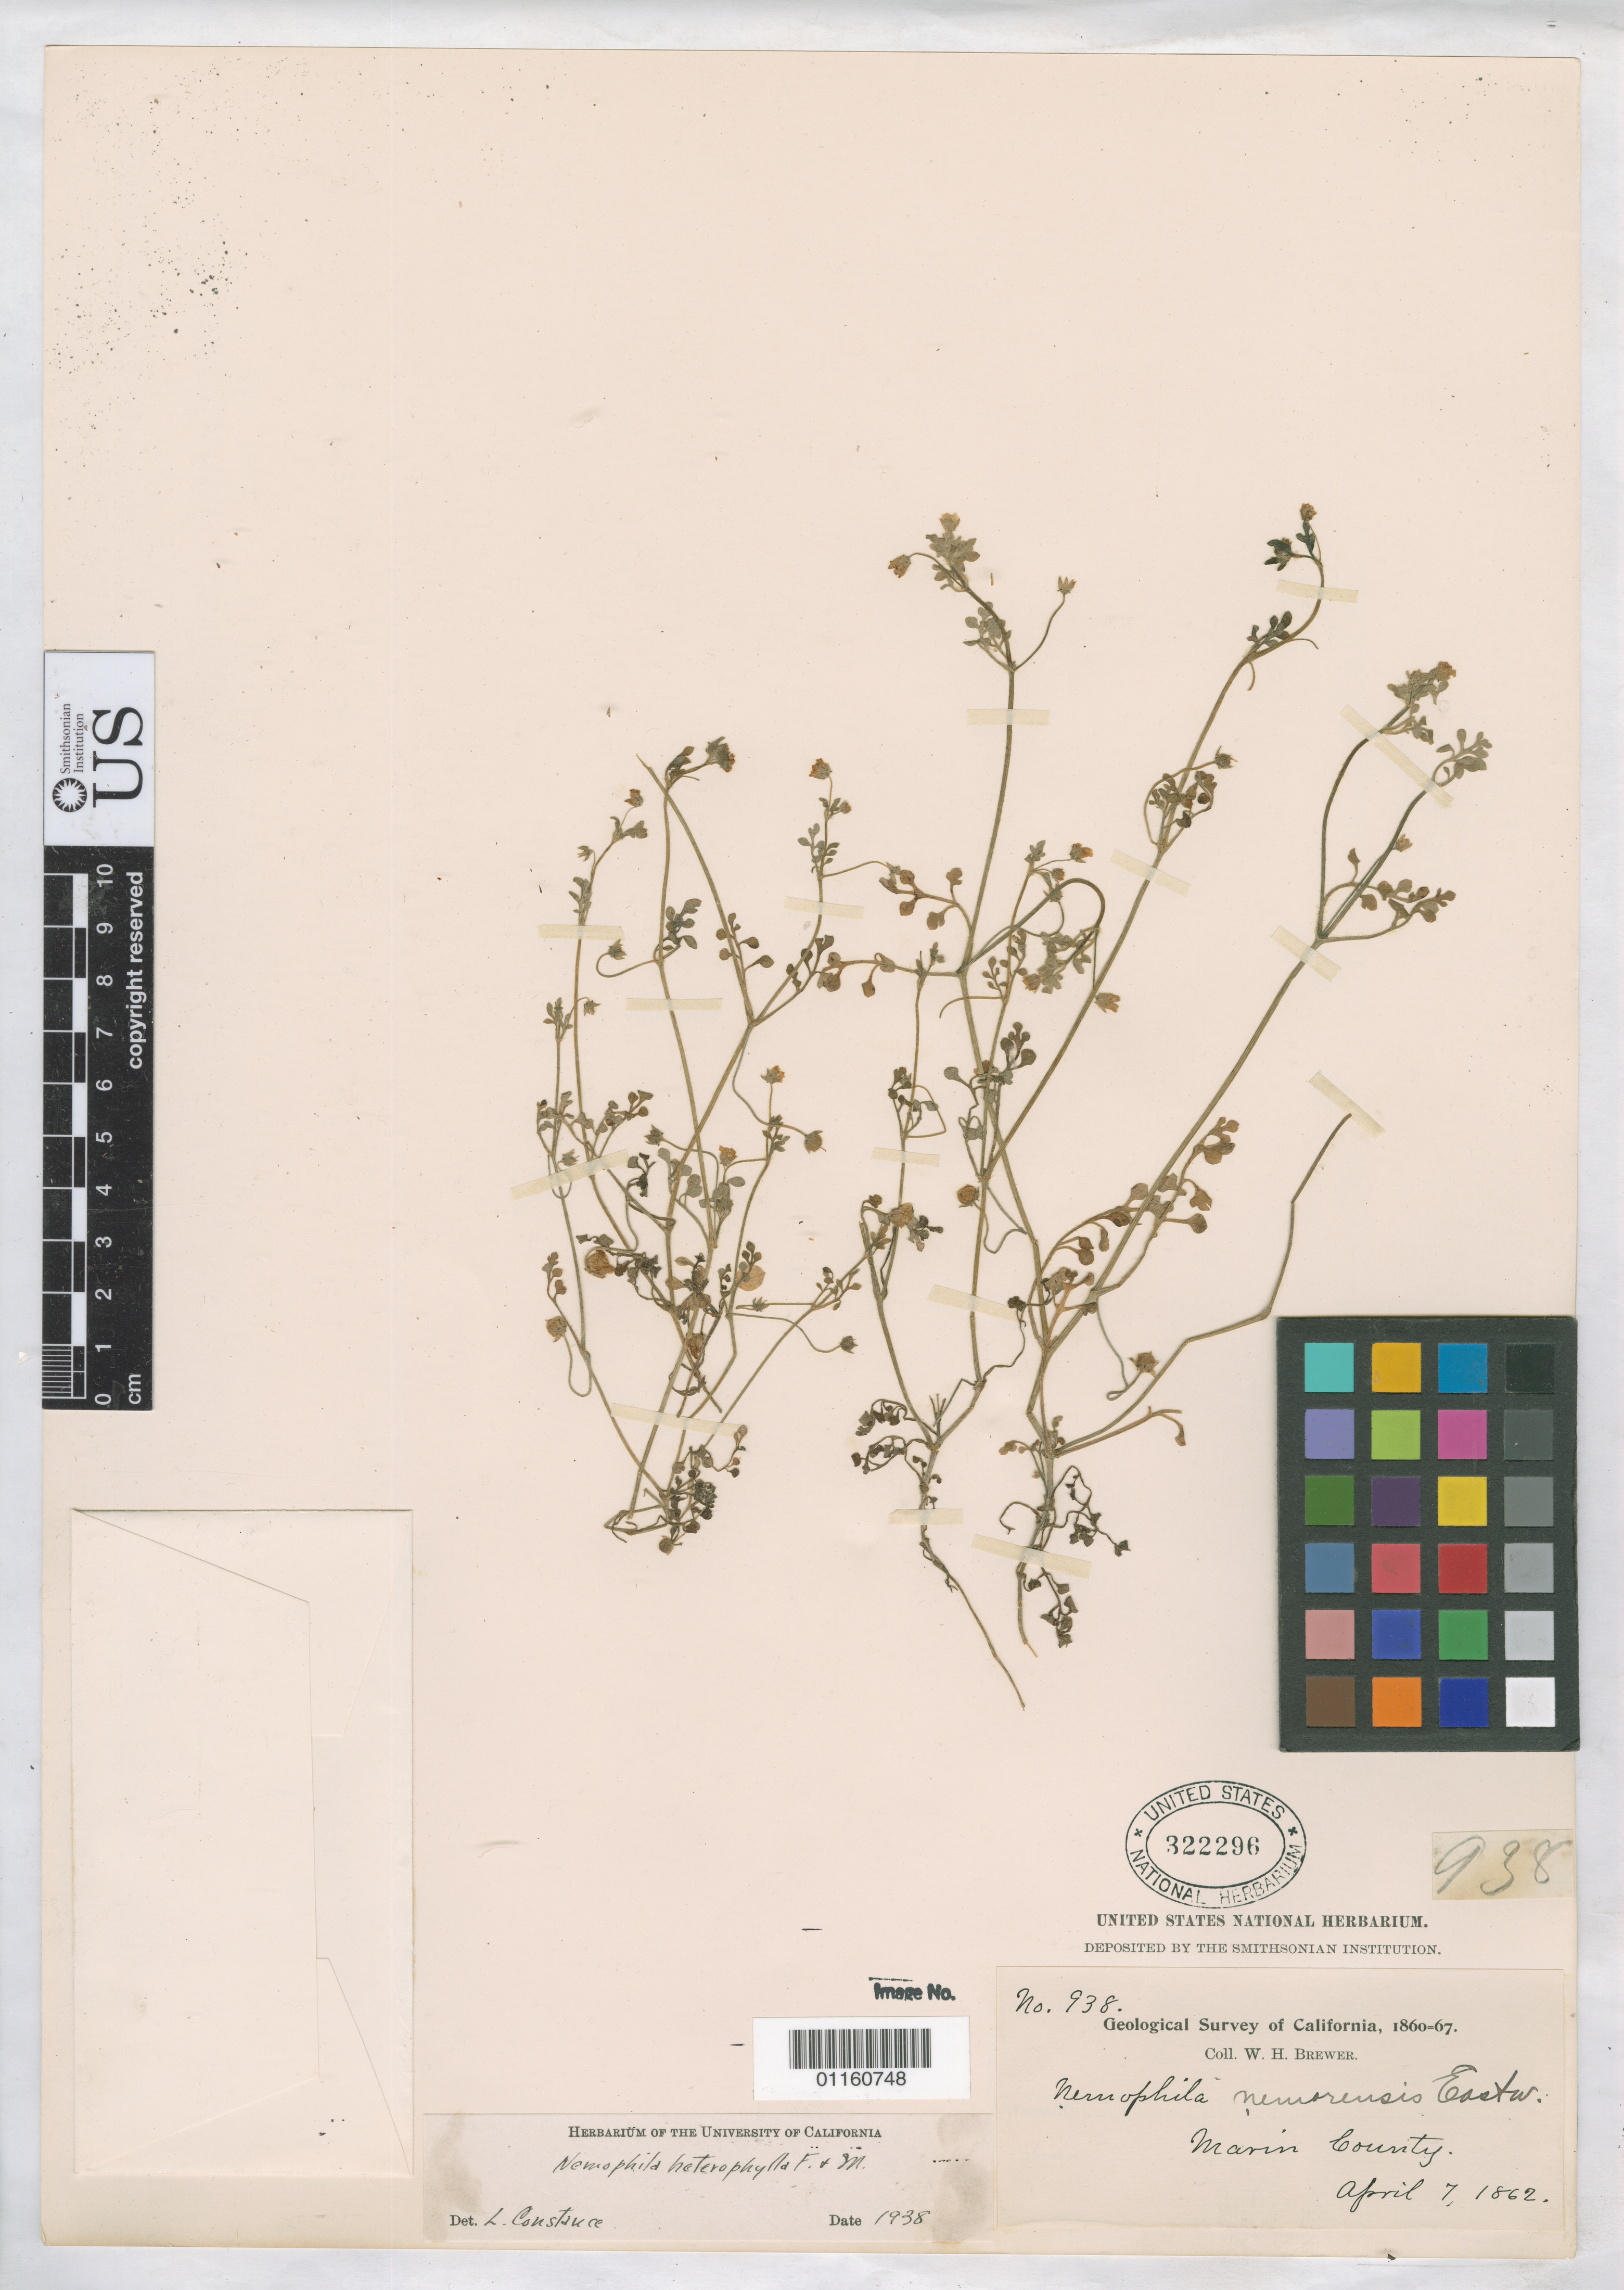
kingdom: Plantae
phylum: Tracheophyta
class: Magnoliopsida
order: Boraginales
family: Hydrophyllaceae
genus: Nemophila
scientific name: Nemophila heterophylla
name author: Fisch. & C.A. Mey.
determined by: Constance, L., (UC), University of California Berkeley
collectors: W. H. Brewer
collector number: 938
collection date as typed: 7 Apr 1862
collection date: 1862-04-07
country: United States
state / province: California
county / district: Marin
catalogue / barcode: US 322296